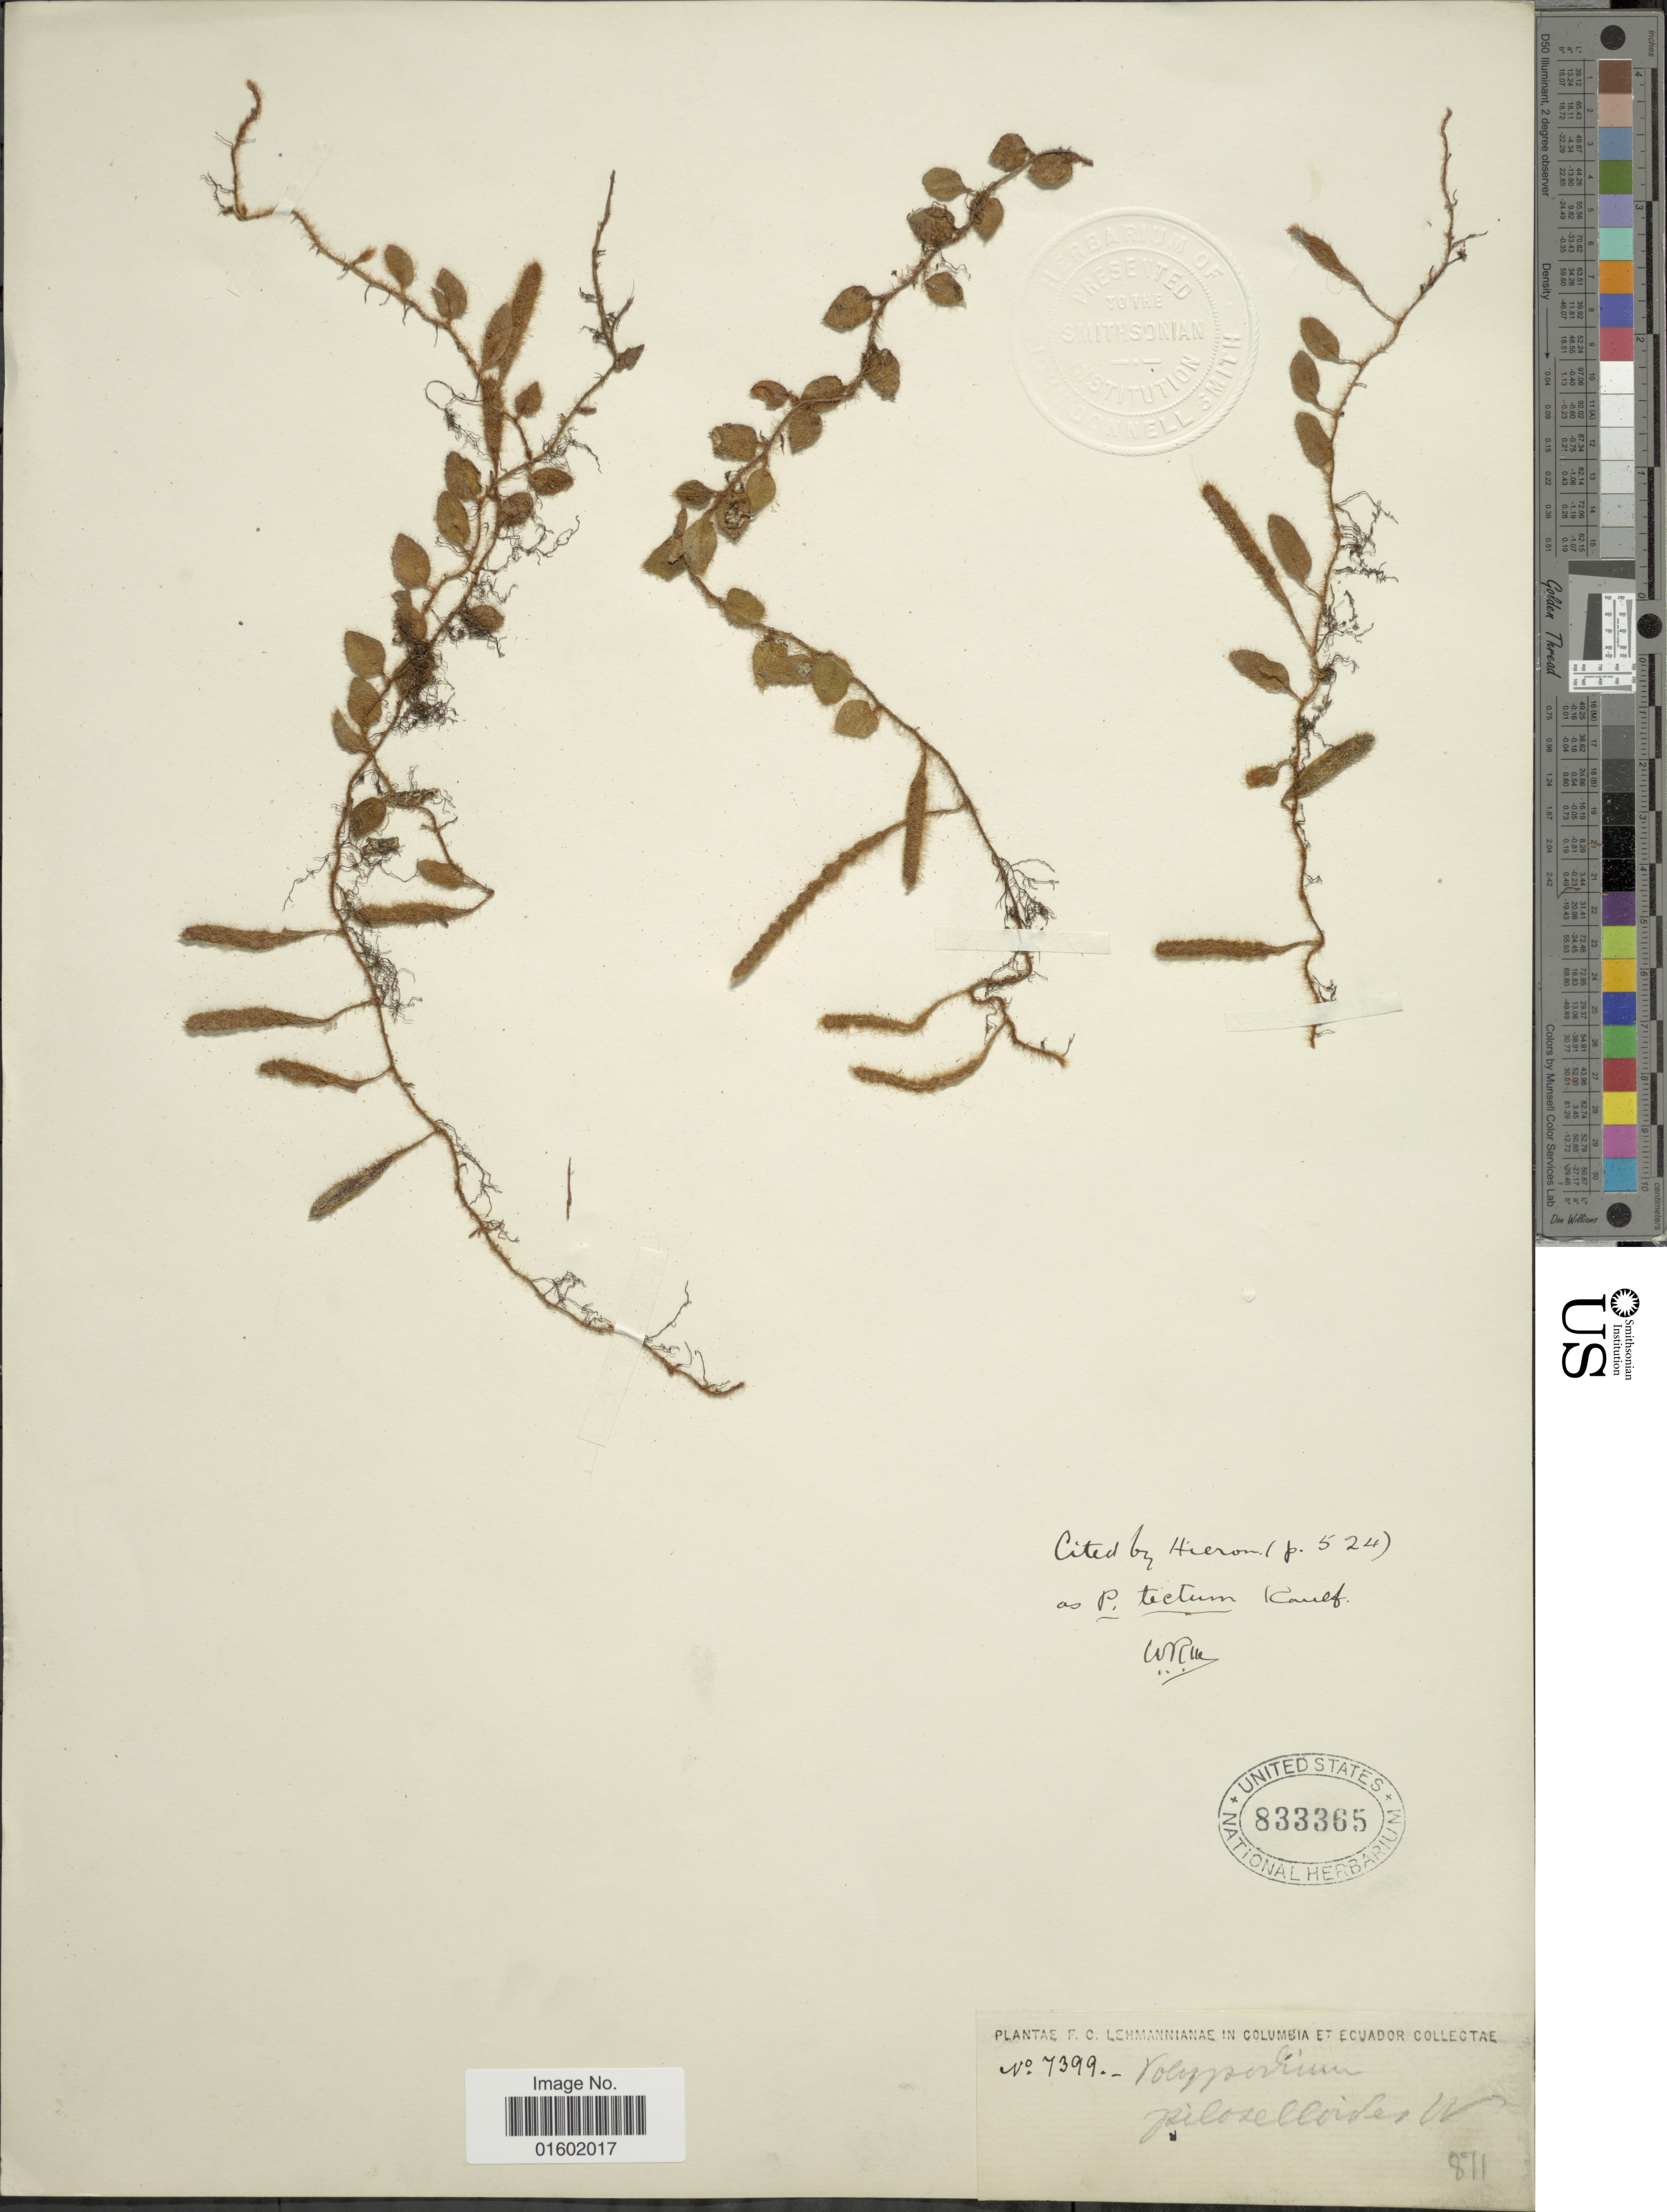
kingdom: Plantae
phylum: Tracheophyta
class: Polypodiopsida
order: Polypodiales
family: Polypodiaceae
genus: Microgramma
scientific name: Microgramma tecta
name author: (Kaulf.) Alston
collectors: F. C. Lehmann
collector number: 7399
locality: Columbia et Ecuador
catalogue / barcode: US 833365